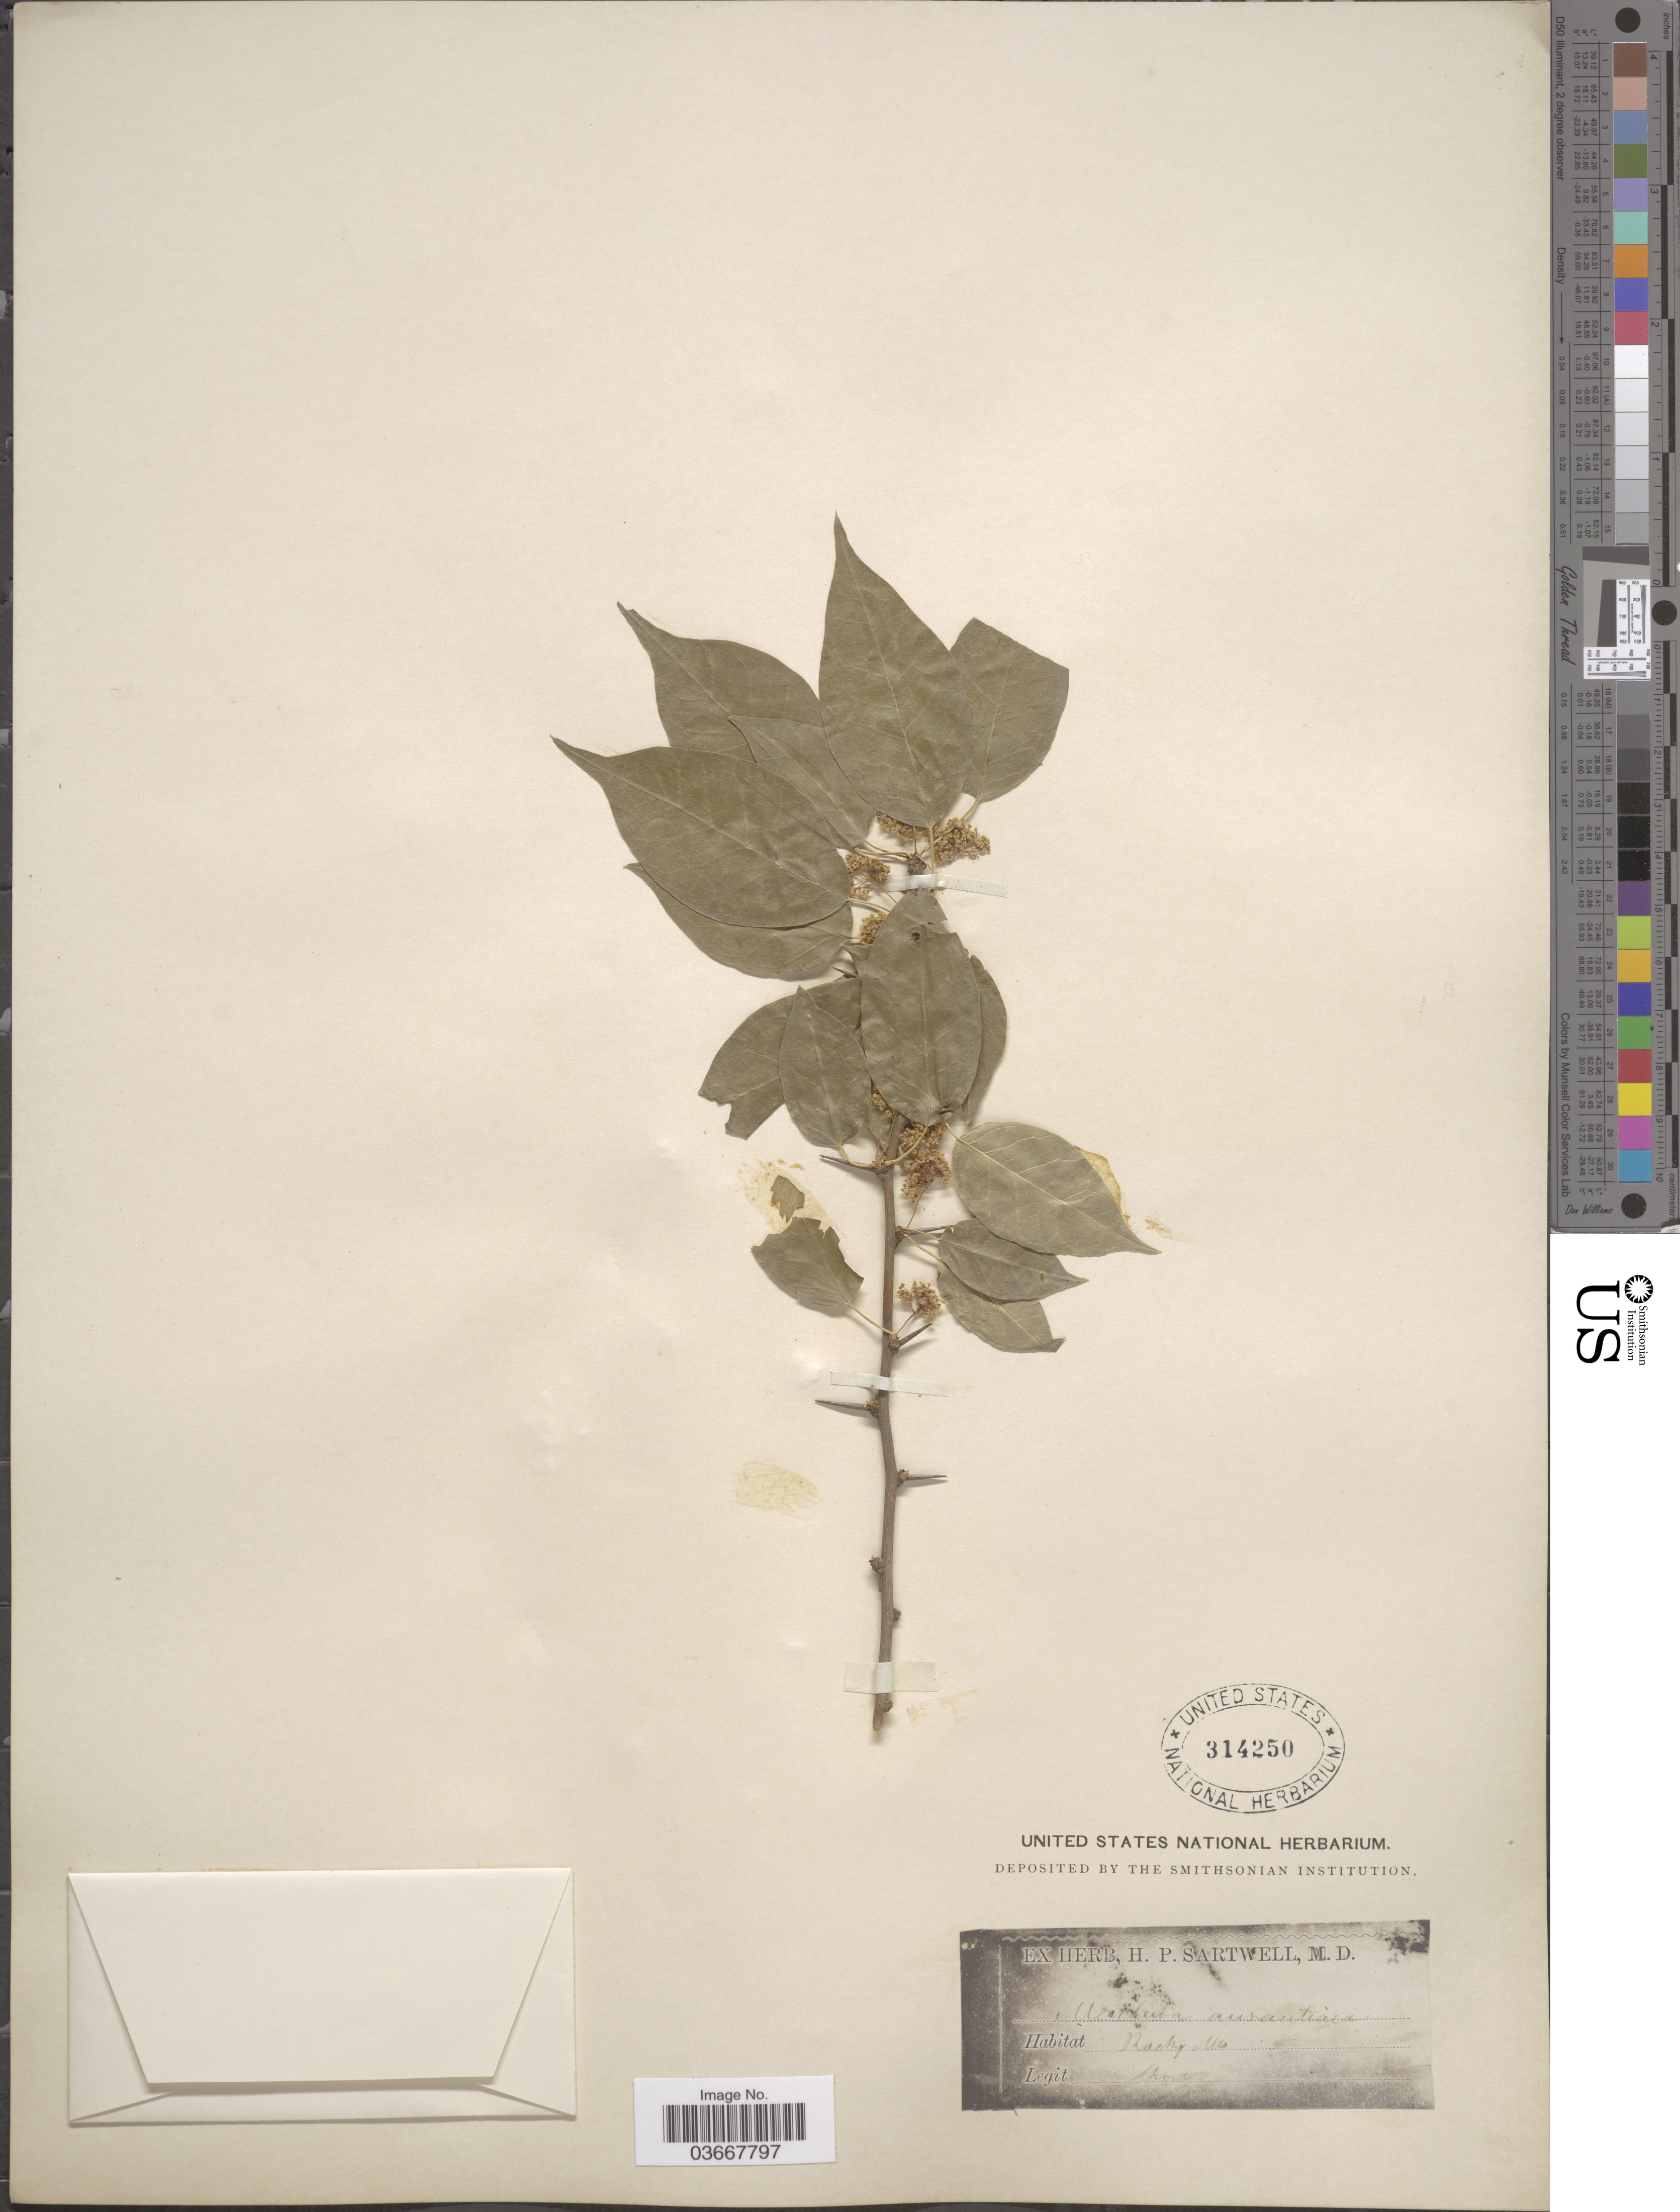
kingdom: Plantae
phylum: Tracheophyta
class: Magnoliopsida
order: Rosales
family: Moraceae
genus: Maclura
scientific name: Maclura pomifera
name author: (Raf.) C.K. Schneid.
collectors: -. Short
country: United States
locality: Rocky Mts.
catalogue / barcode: US 314250